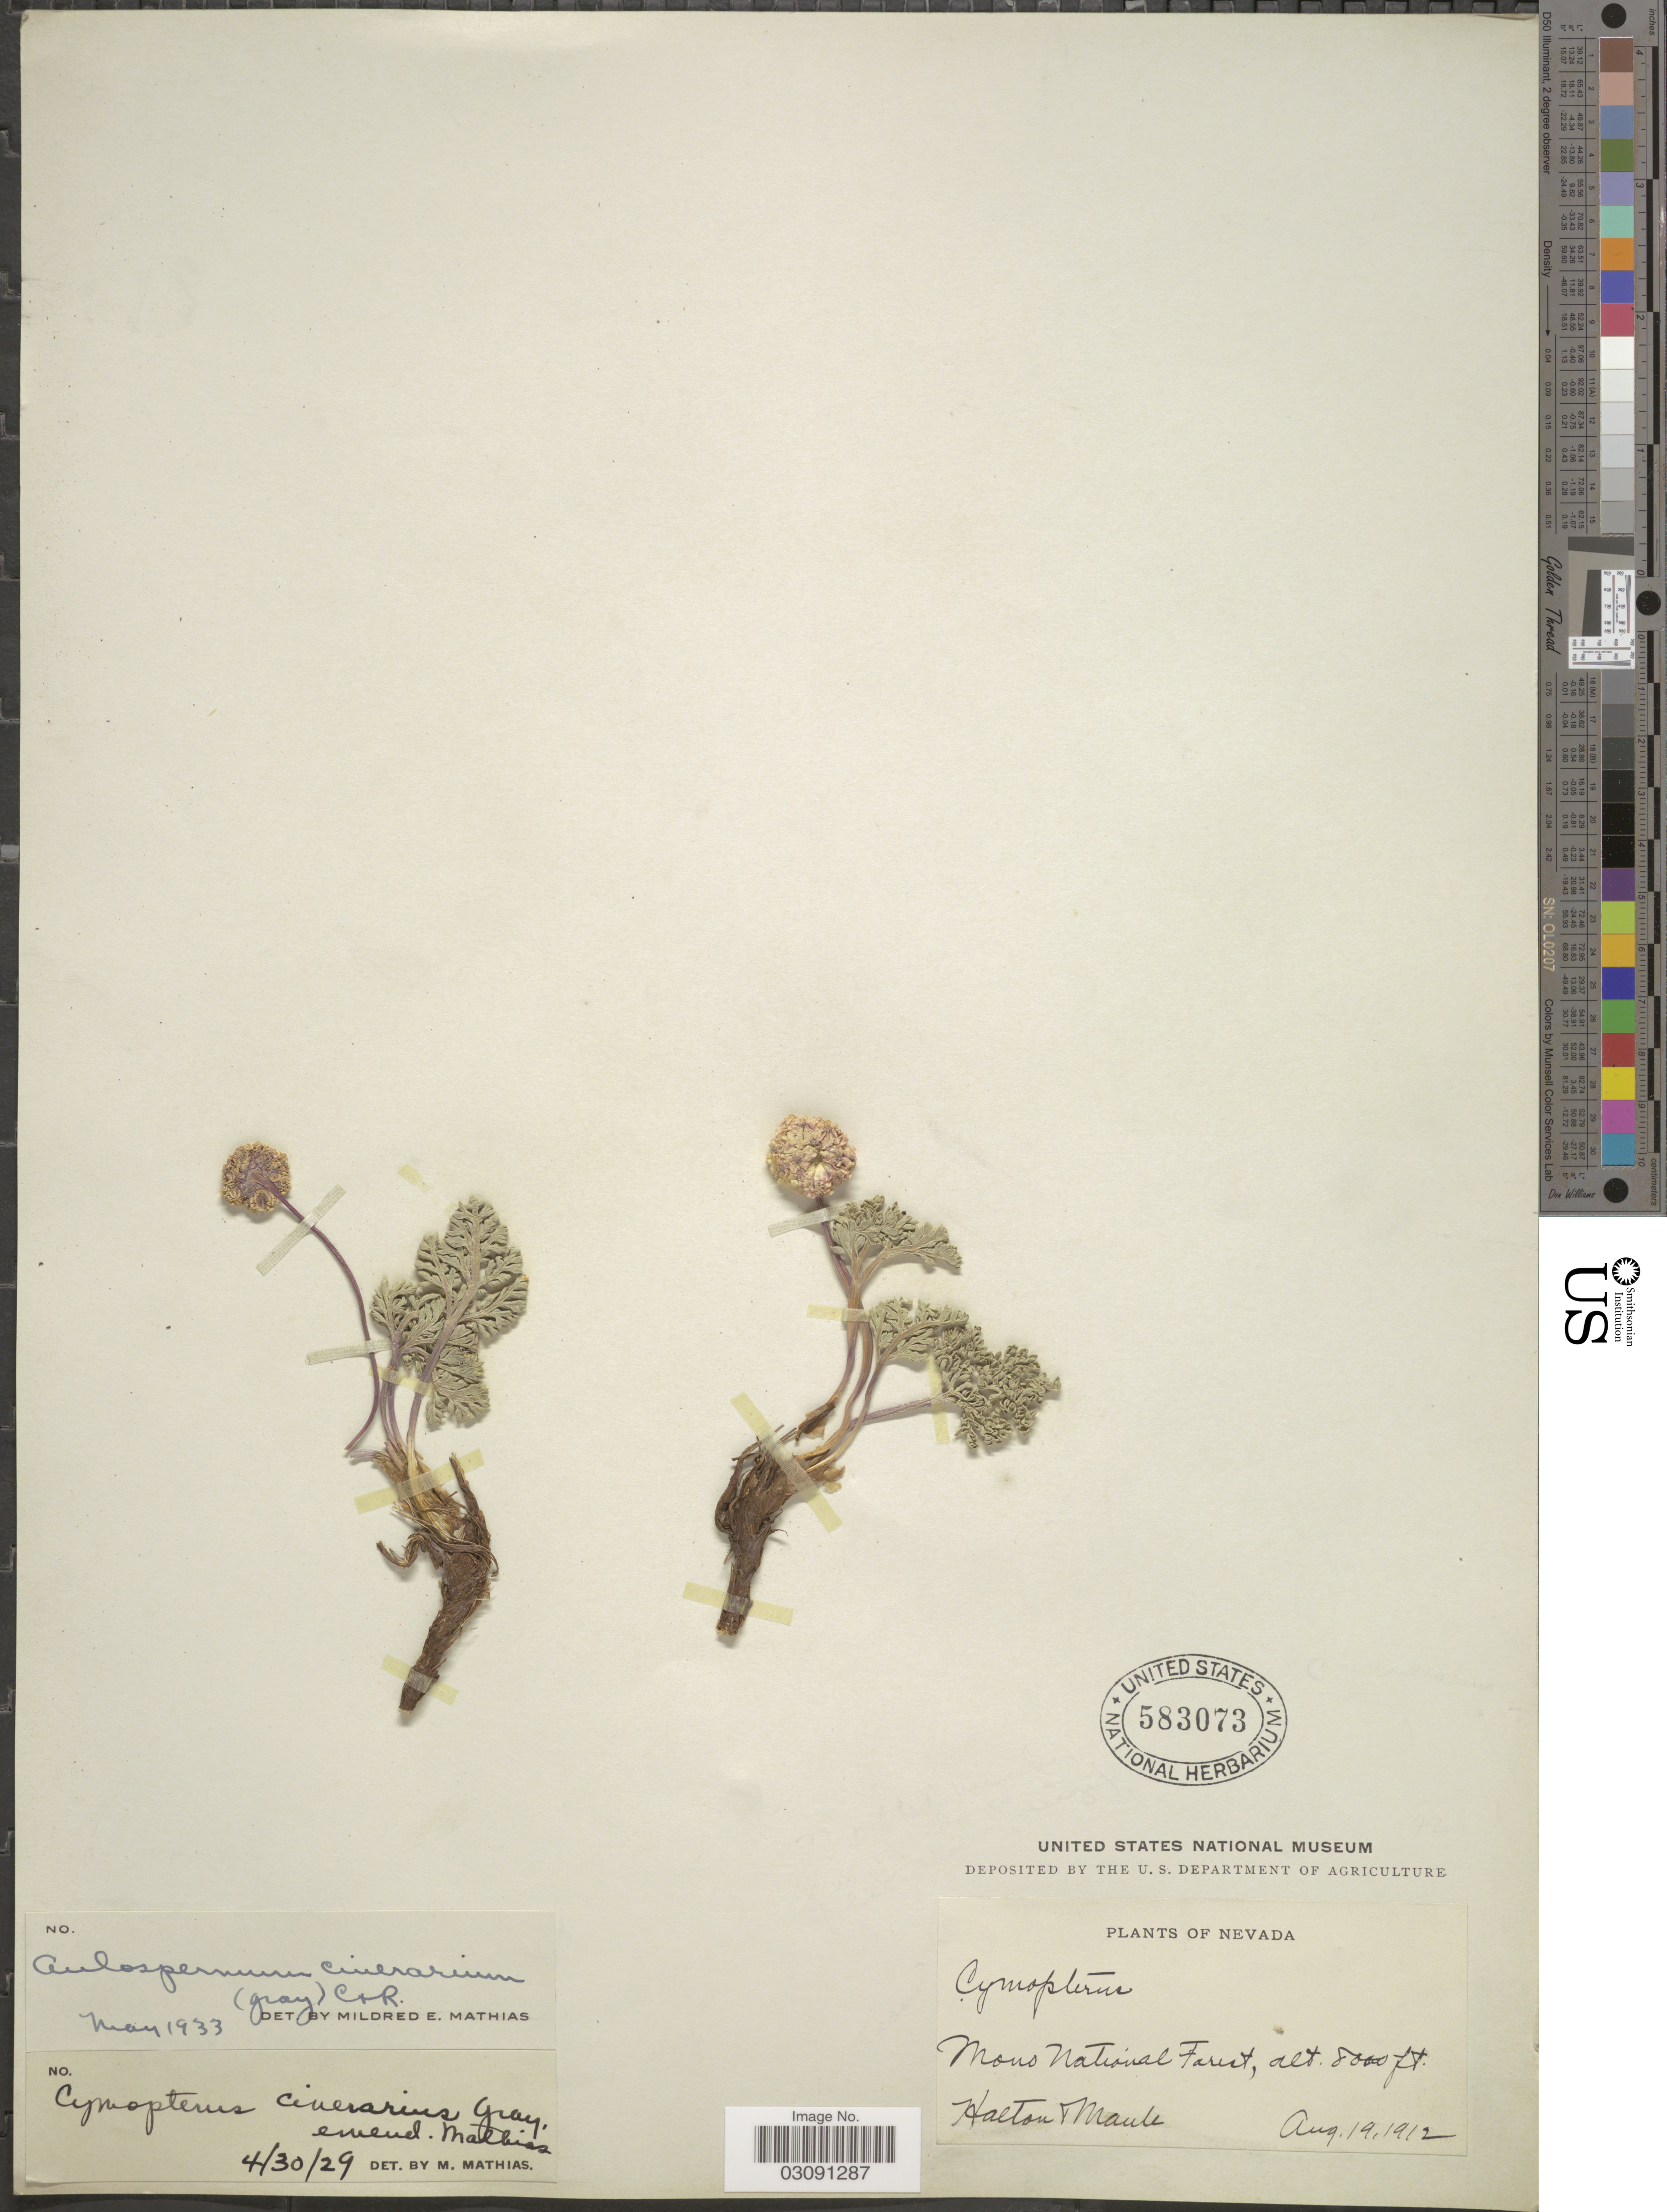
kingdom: Plantae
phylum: Tracheophyta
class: Magnoliopsida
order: Apiales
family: Apiaceae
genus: Cymopterus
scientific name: Cymopterus cinerarius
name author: A. Gray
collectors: -. Halton & Maule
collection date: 1912-08-19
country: United States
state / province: Nevada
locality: Mono National Forest.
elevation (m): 2438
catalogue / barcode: US 583073